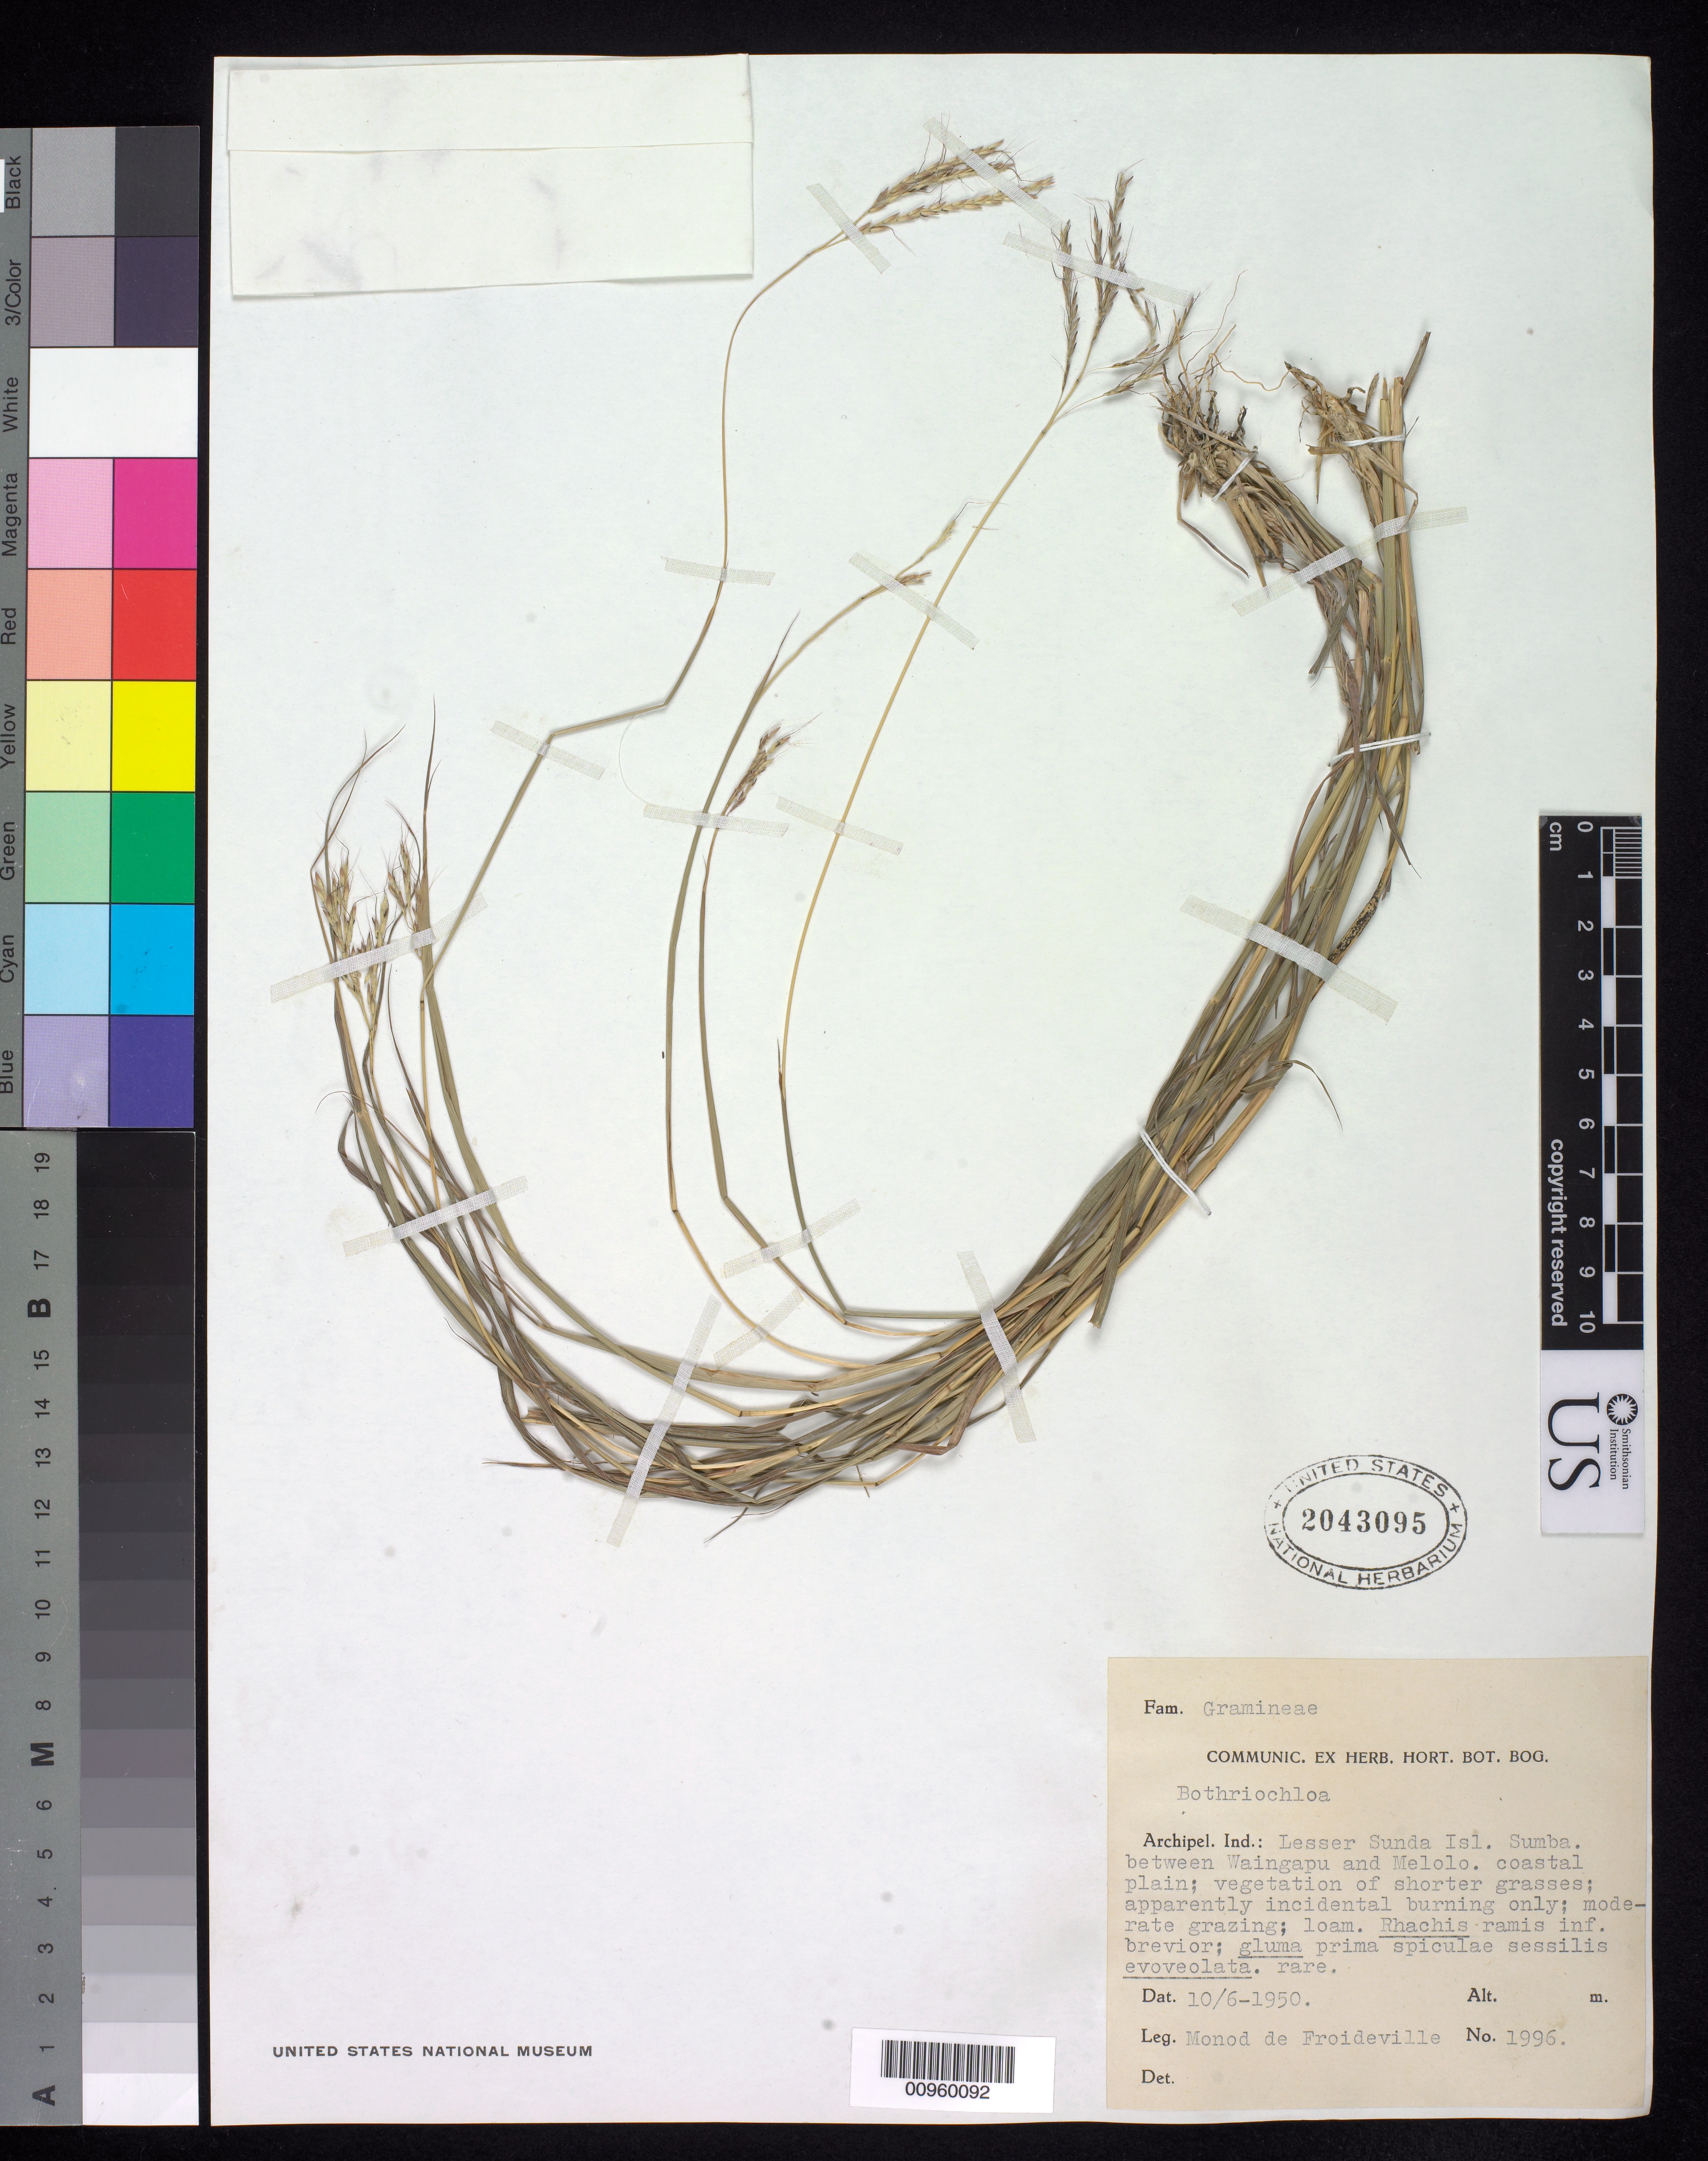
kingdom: Plantae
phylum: Tracheophyta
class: Liliopsida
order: Poales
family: Poaceae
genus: Bothriochloa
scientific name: Bothriochloa glabra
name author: (Roxb.) A. Camus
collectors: C. Monod de F.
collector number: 1996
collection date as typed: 10 Jun 1950 or 06 Oct 1950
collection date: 1950-06-10 or 1950-10-06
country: Indonesia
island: Lesser Sunda Is.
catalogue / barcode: US 2043095